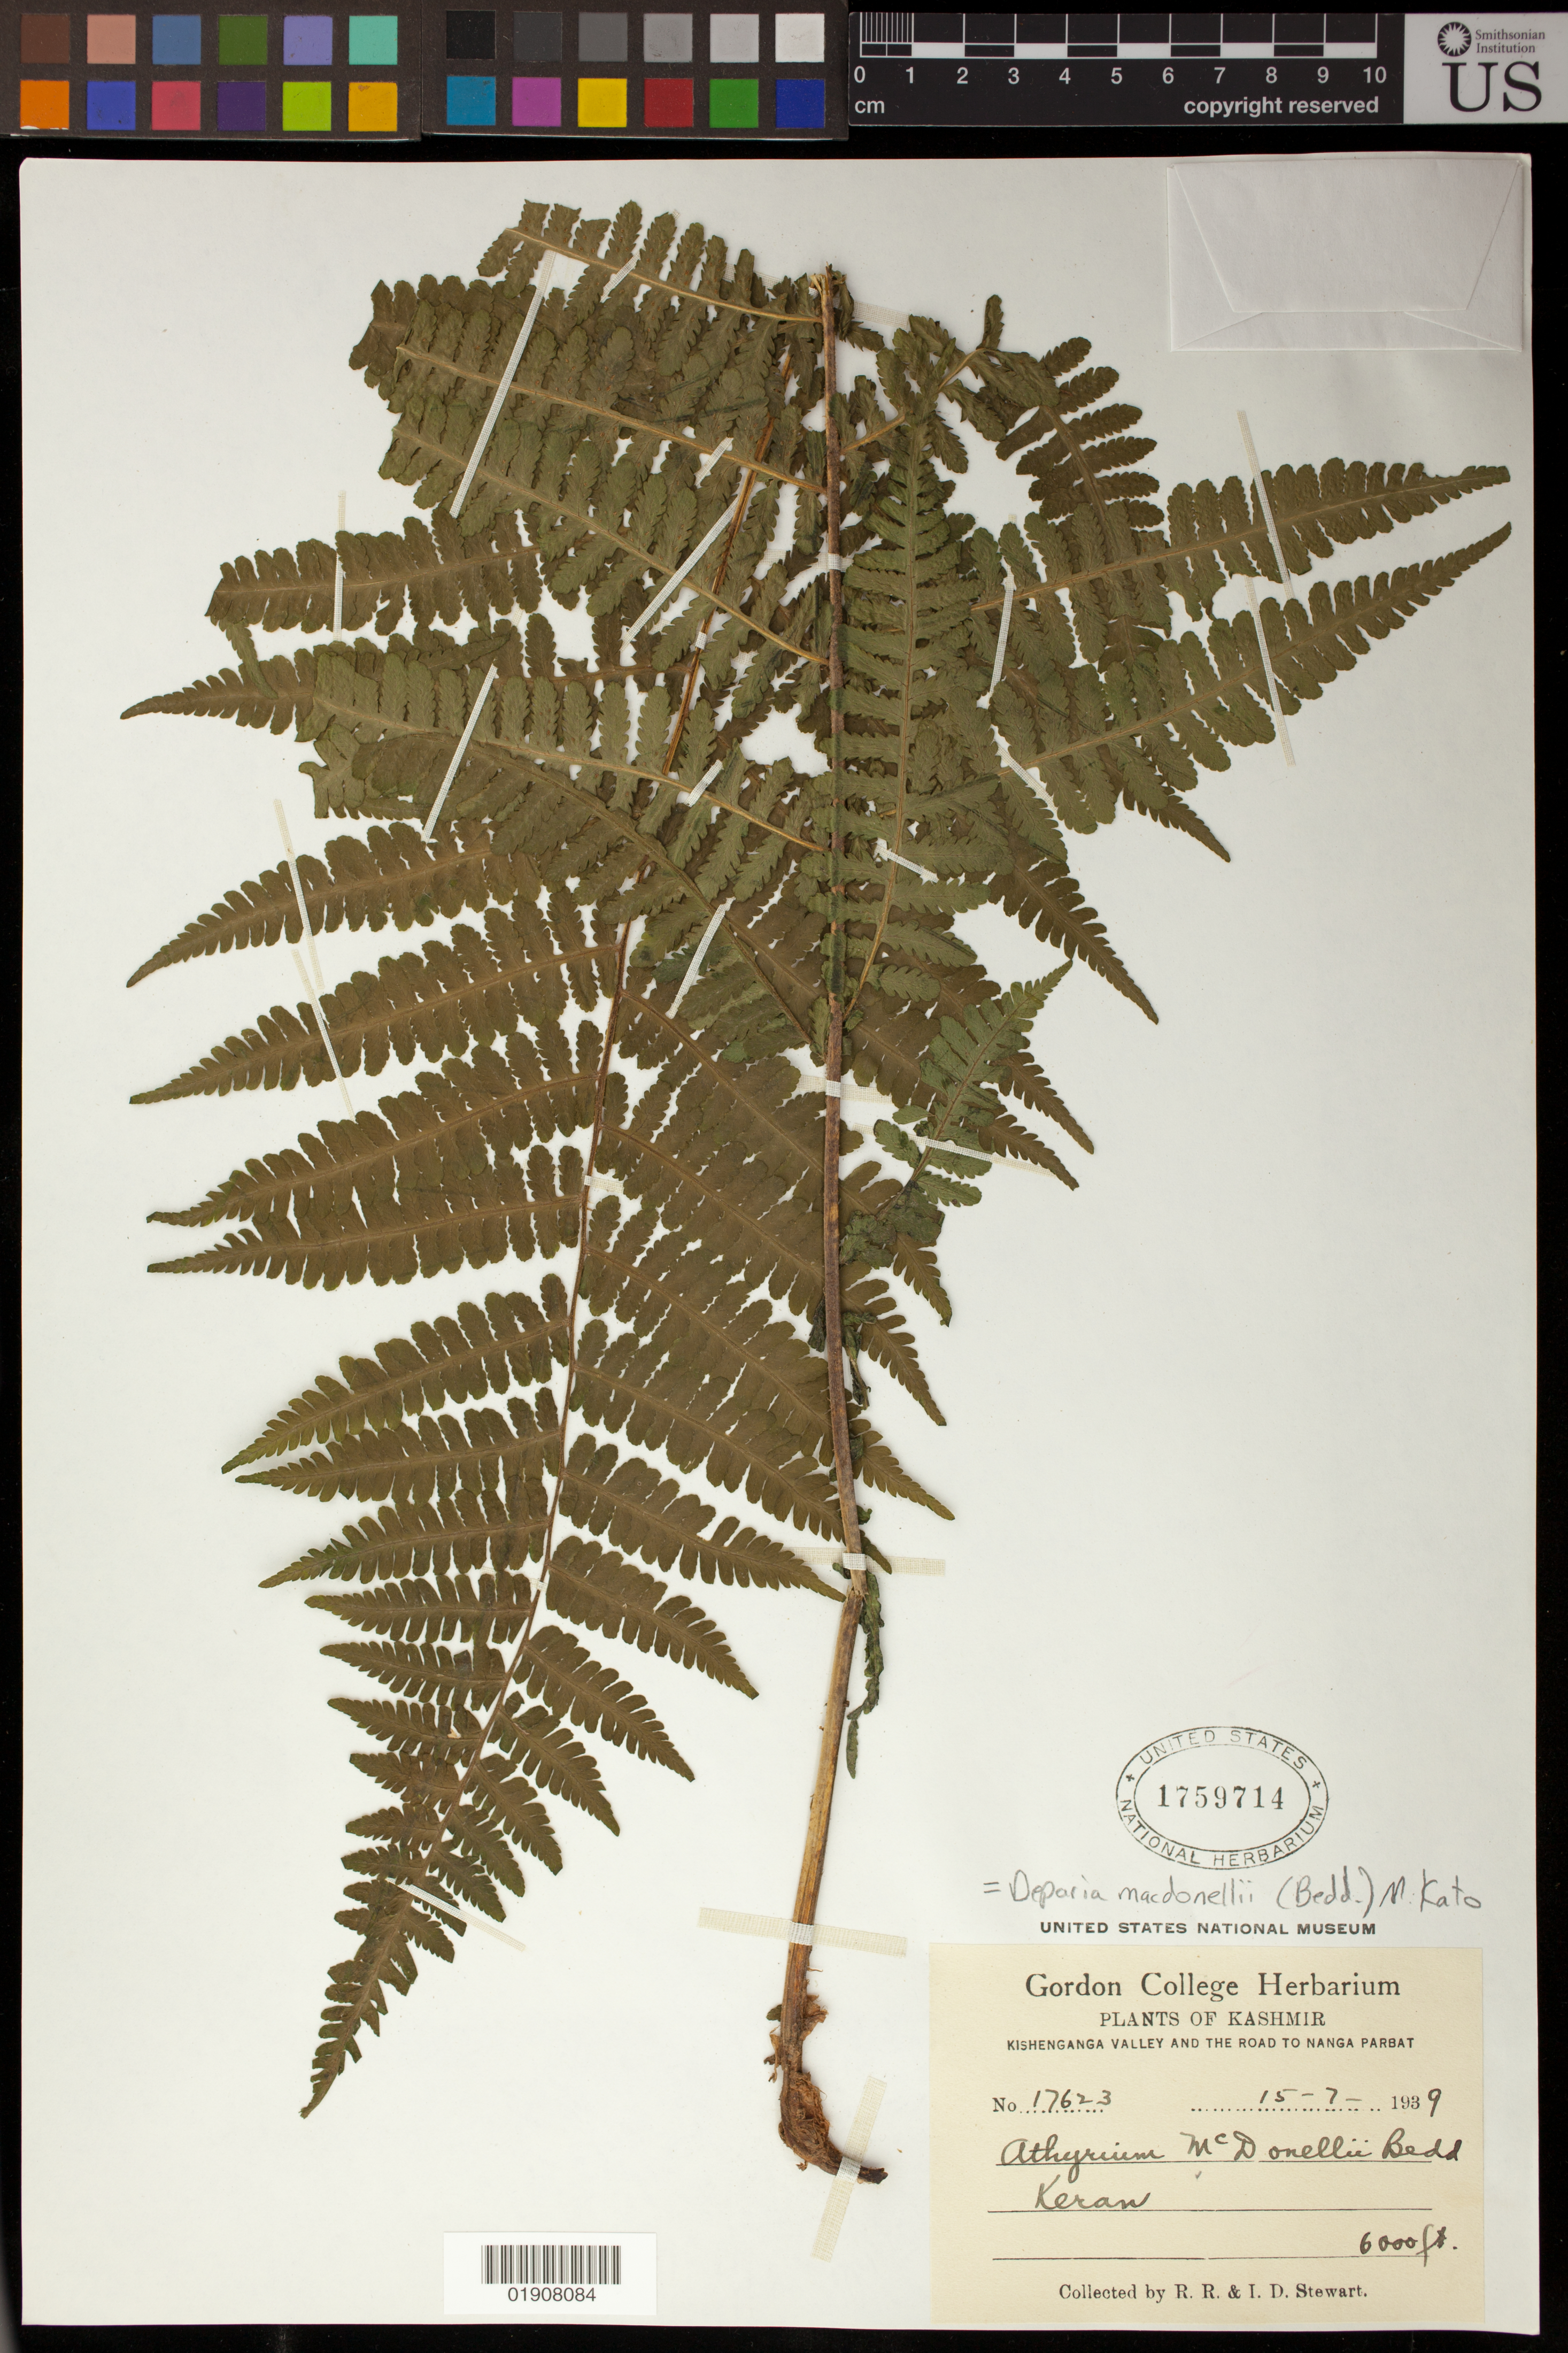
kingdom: Plantae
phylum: Tracheophyta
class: Polypodiopsida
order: Polypodiales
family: Athyriaceae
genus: Deparia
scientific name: Deparia mcdonellii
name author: (Bedd.) M. Kato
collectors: R. R. Stewart & I. Stewart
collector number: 17623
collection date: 1939-07-15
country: India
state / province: Jammu and Kashmir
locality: Kashmir. Kishenganga Valley and the road to Nanga Parbat. Keran.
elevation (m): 1829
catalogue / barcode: US 1759714